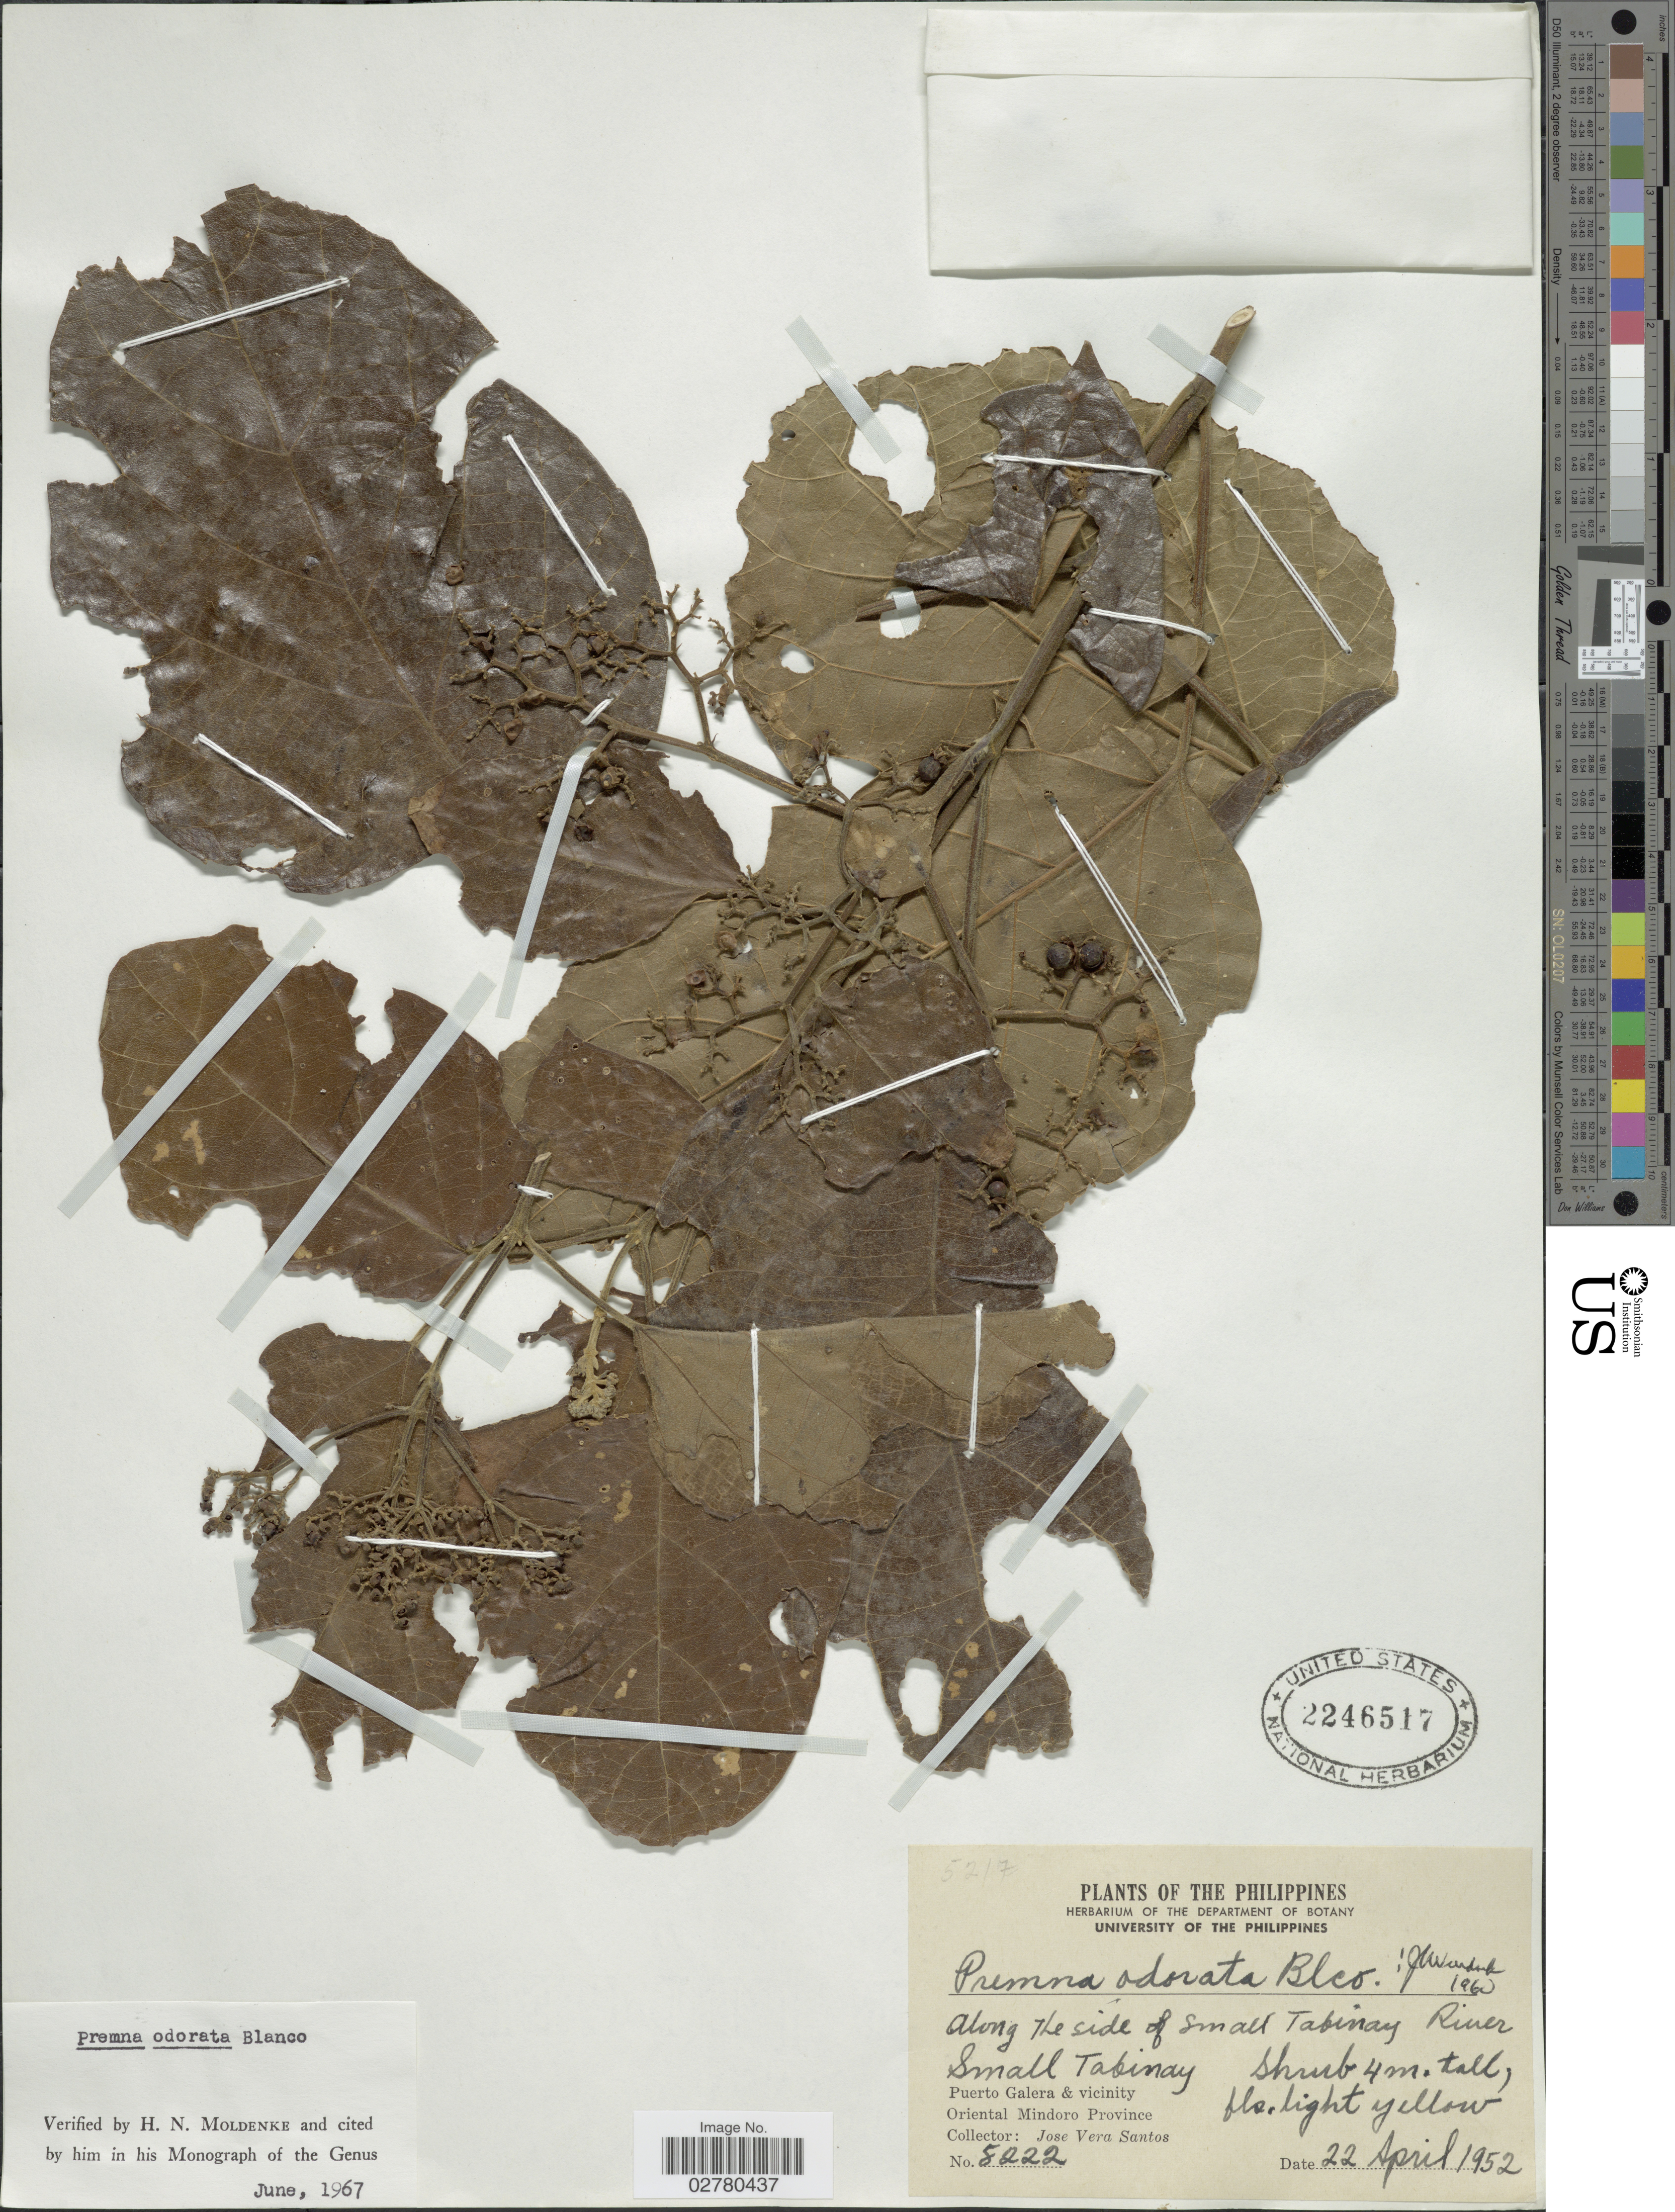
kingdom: Plantae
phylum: Tracheophyta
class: Magnoliopsida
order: Lamiales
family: Lamiaceae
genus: Premna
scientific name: Premna odorata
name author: Blanco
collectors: J. Santos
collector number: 8222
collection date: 1952-04-22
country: Philippines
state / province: Mimaropa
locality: Along the side of small Tabinay River, Small Tabinay, Puerto Galera & vicinity, Oriental Mindoro Province.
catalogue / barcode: US 2246517